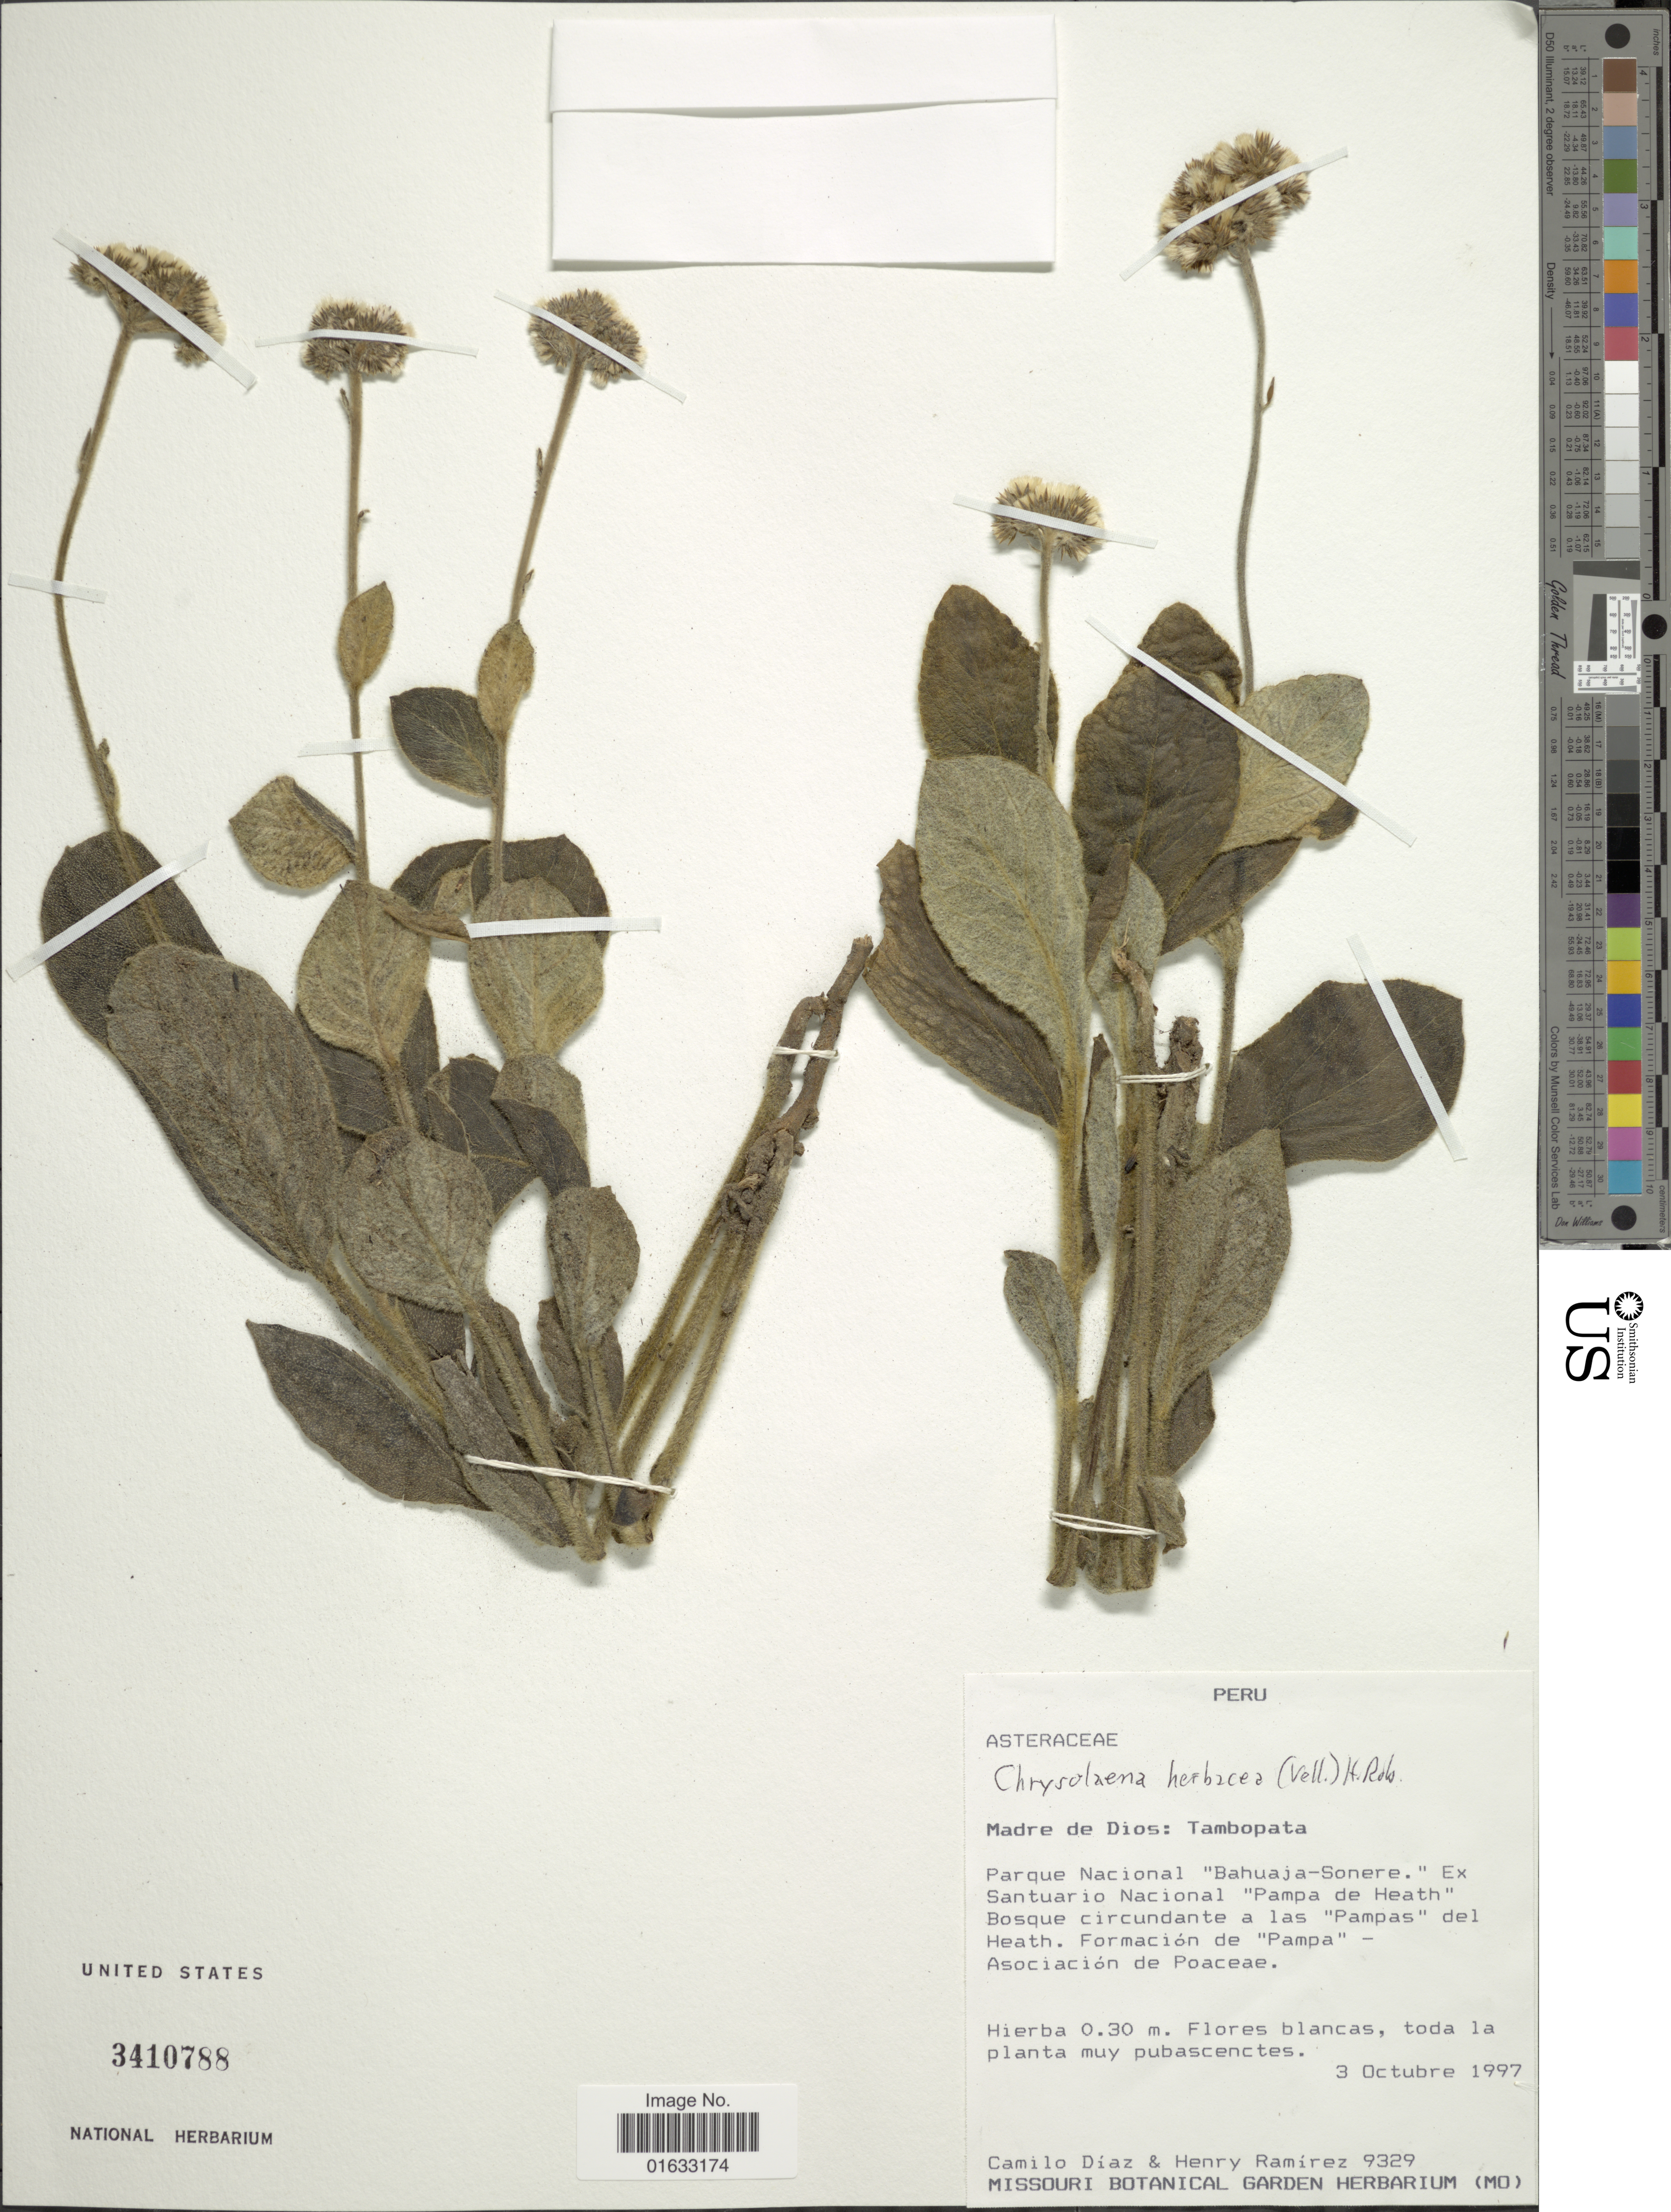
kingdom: Plantae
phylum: Tracheophyta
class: Magnoliopsida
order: Asterales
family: Asteraceae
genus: Chrysolaena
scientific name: Chrysolaena herbacea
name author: (Vell.) H. Rob.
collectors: C. Díaz & H. Ramirez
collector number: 9329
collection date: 1997-10-03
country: Peru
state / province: Madre de Dios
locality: Madre de Dio, Tambopata, Parque Nacional Bahuaja-Sonere, Ex Santuario Nacional Pampa de Heath, Bosque circundante a las Pampas del Heath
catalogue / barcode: US 3410788